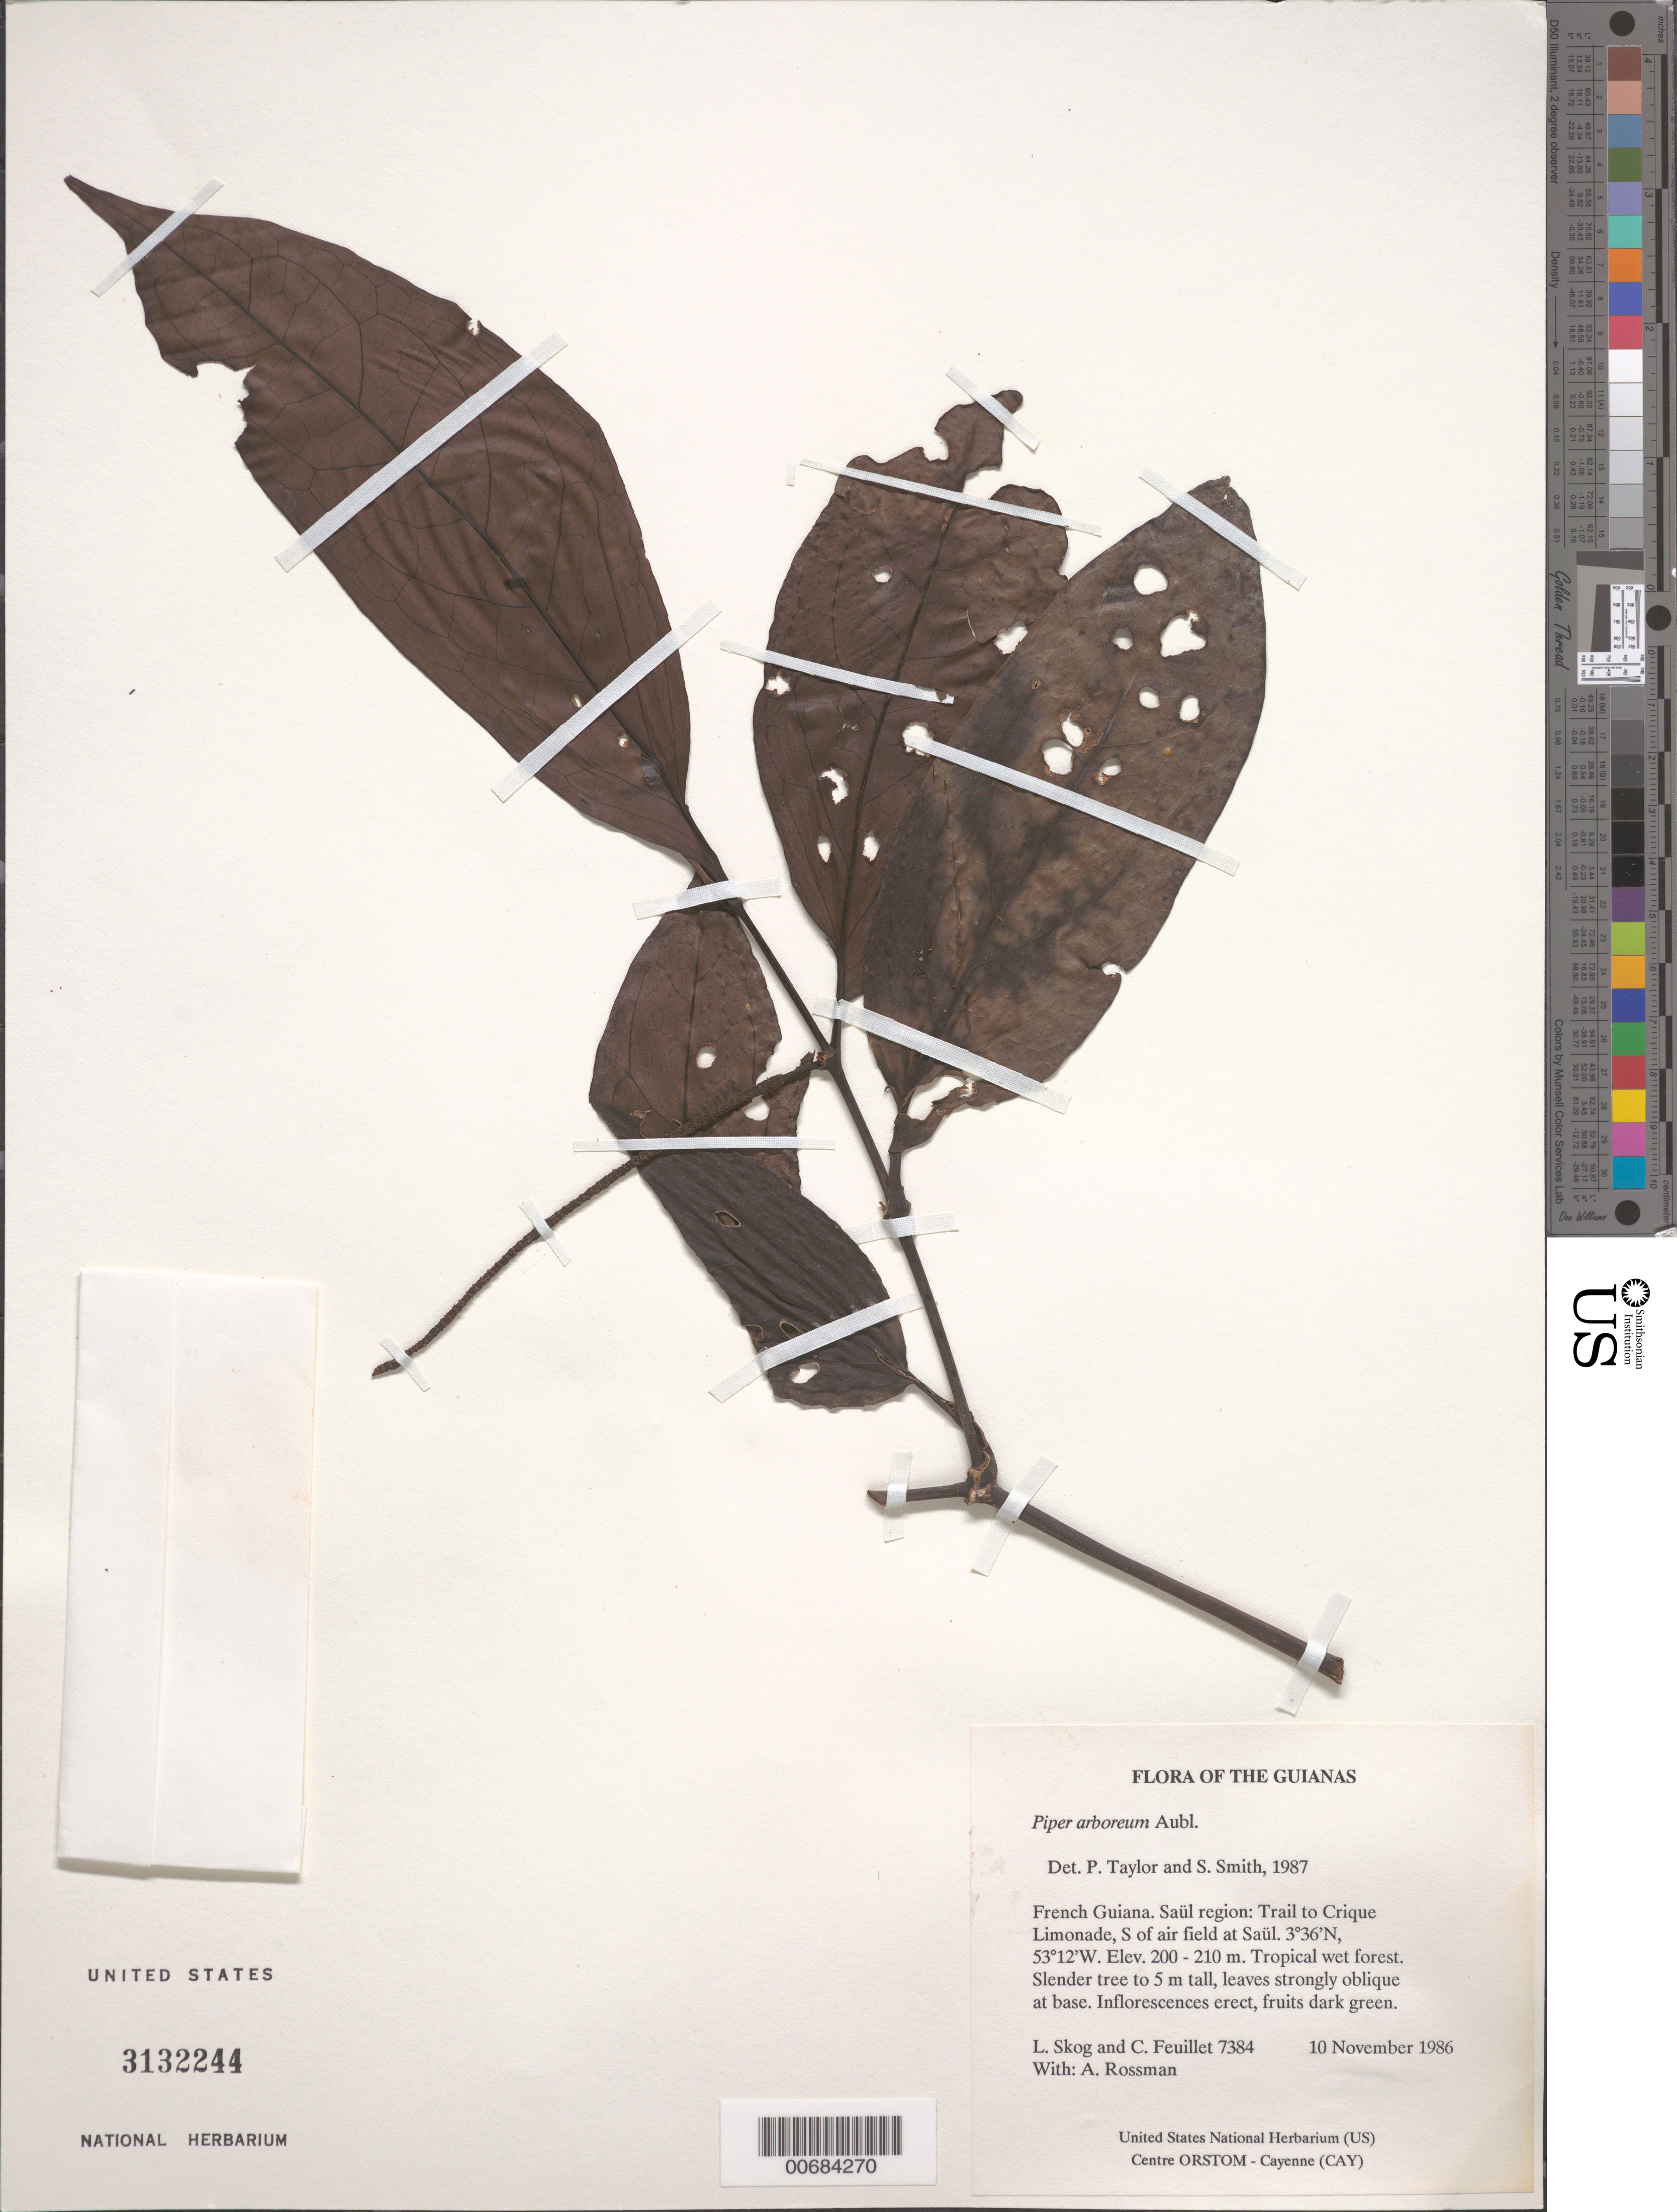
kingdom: Plantae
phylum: Tracheophyta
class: Magnoliopsida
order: Piperales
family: Piperaceae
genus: Piper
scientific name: Piper arboreum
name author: Aubl.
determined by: Smith, S. F.; Taylor, P.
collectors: L. E. Skog, C. Feuillet & A. Rossman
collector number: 7384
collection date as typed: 10 November 1986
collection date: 1986-11-10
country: French Guiana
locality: Saül, S of air field. Trail to Crique Limonade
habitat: Tropical wet forest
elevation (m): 200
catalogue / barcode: US 3132244